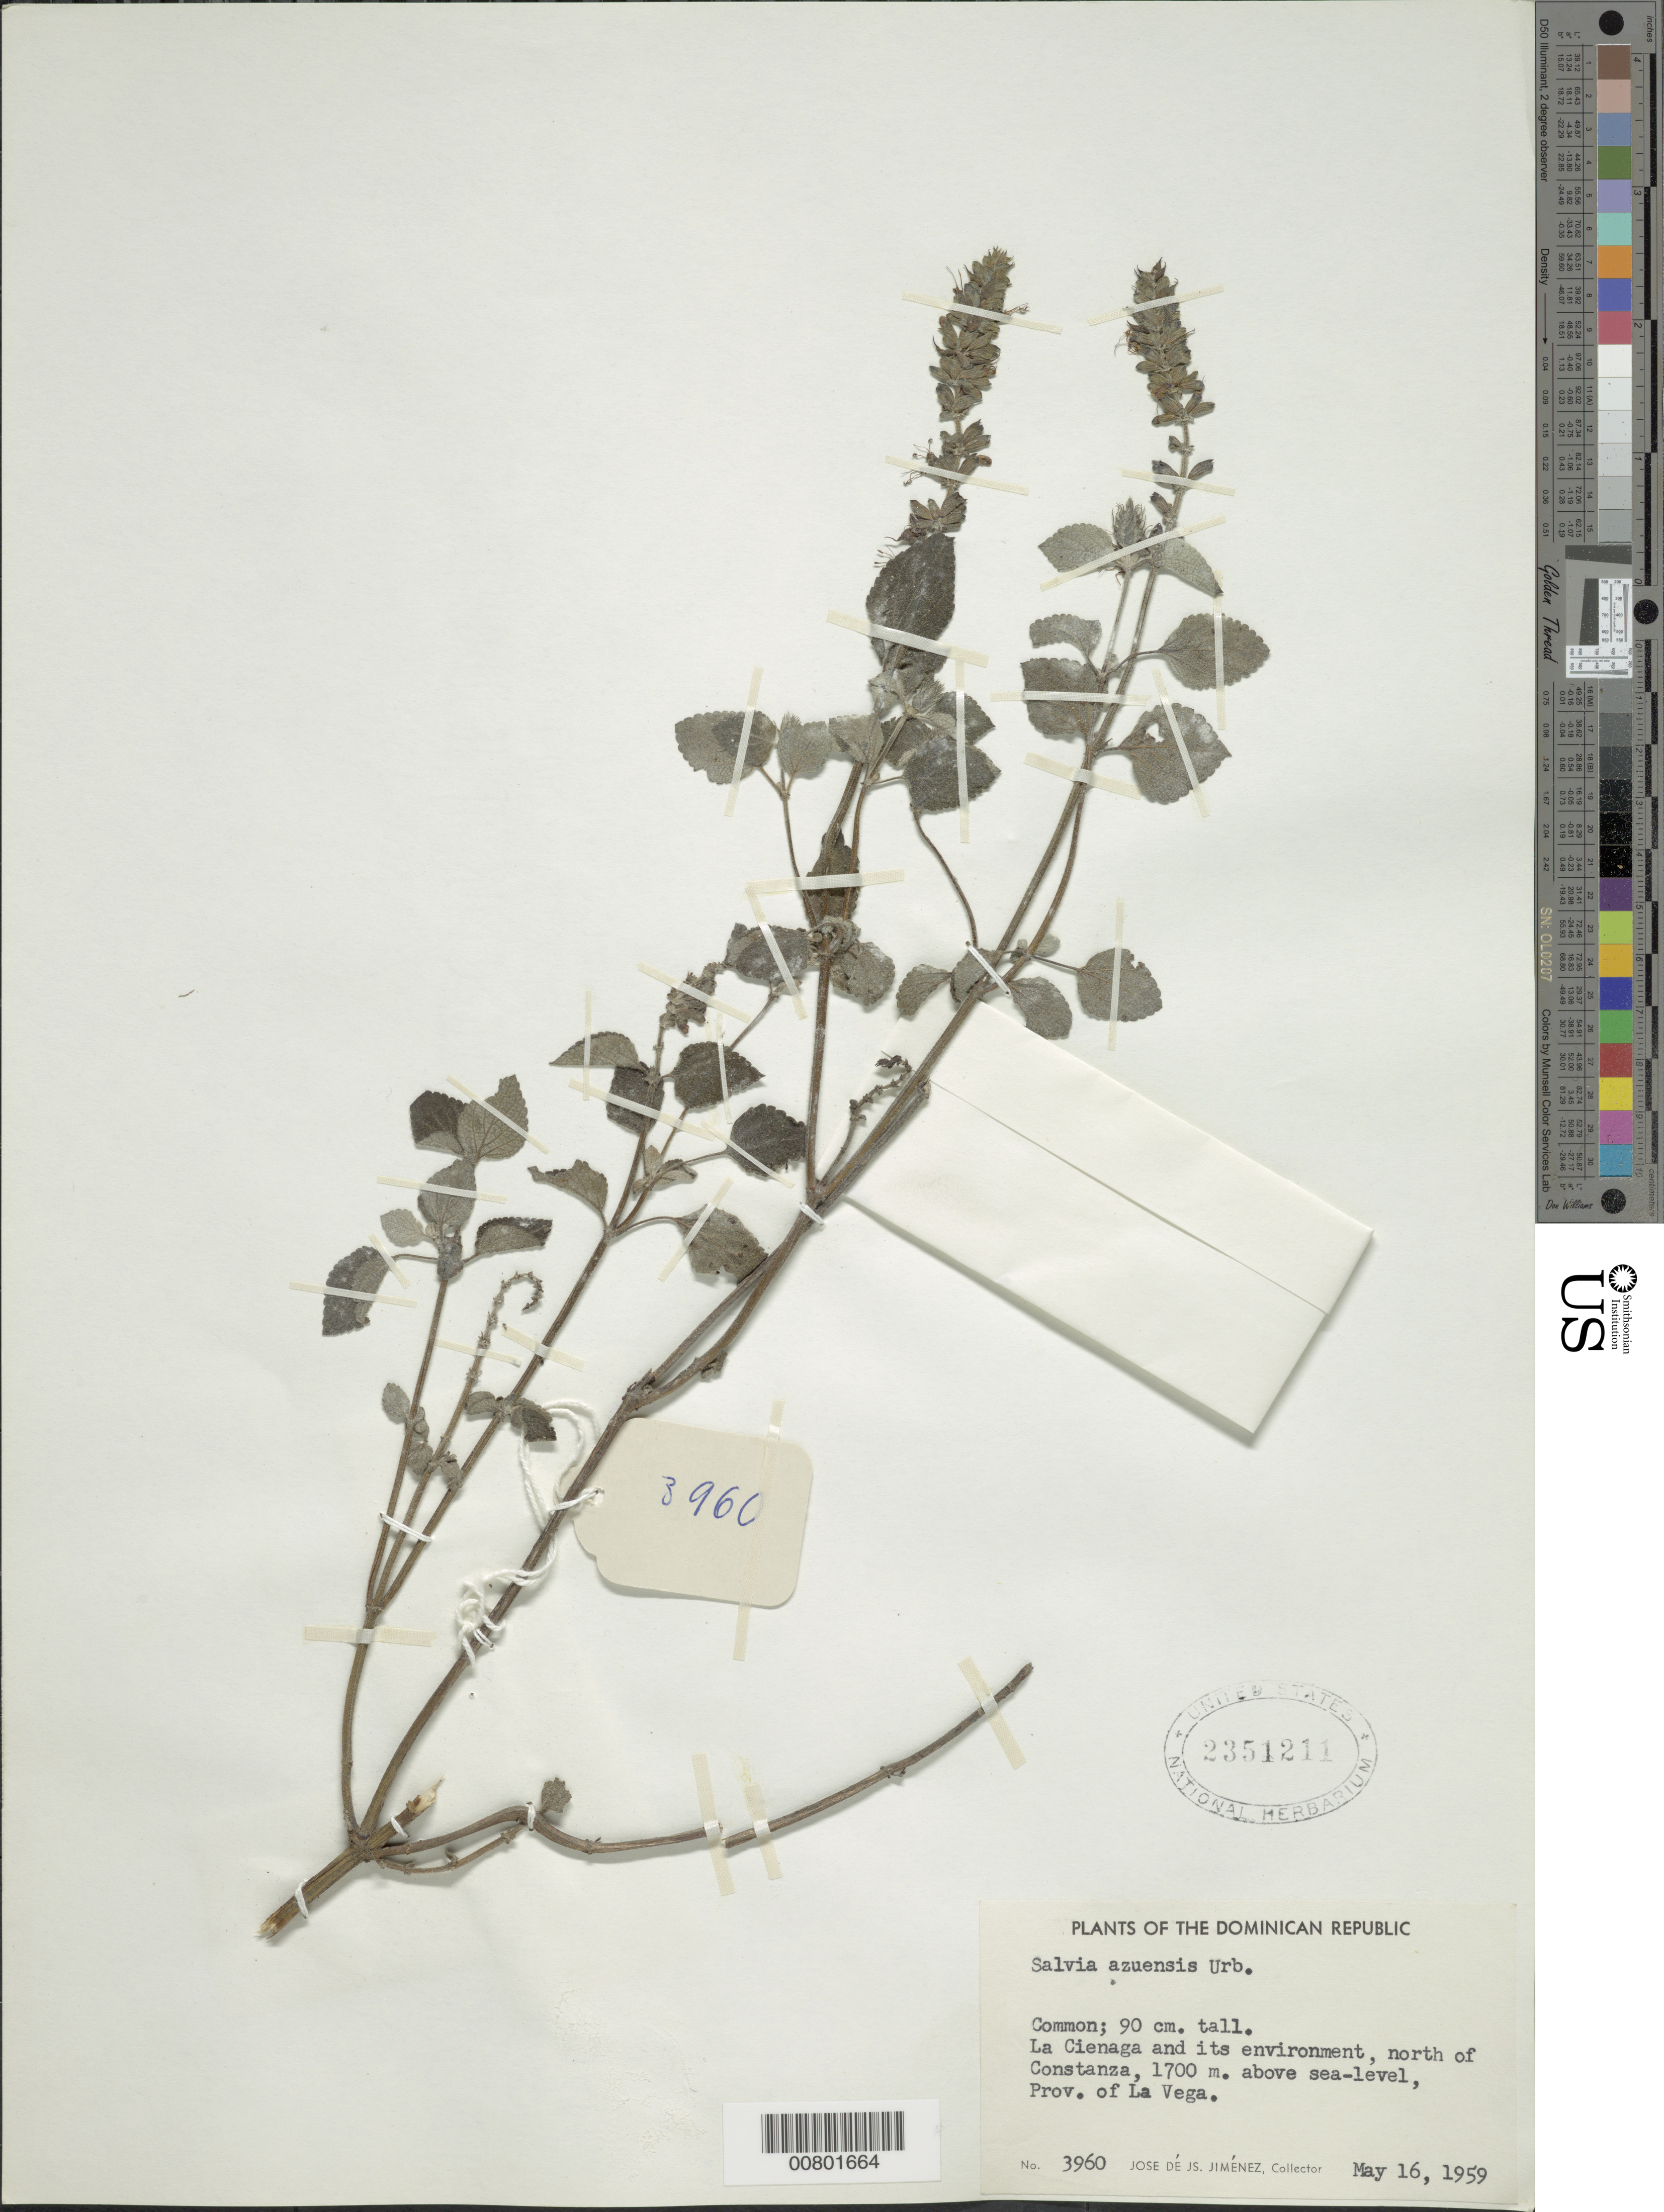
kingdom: Plantae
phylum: Tracheophyta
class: Magnoliopsida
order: Lamiales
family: Lamiaceae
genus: Salvia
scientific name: Salvia densiflora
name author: Benth.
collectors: J. J. Jiménez Almonte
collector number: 3690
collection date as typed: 16 May 1959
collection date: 1959-05-16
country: Dominican Republic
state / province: La Vega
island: Hispaniola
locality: La Cienaga and it's environment, N of Constanza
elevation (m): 1700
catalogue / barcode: US 2351211